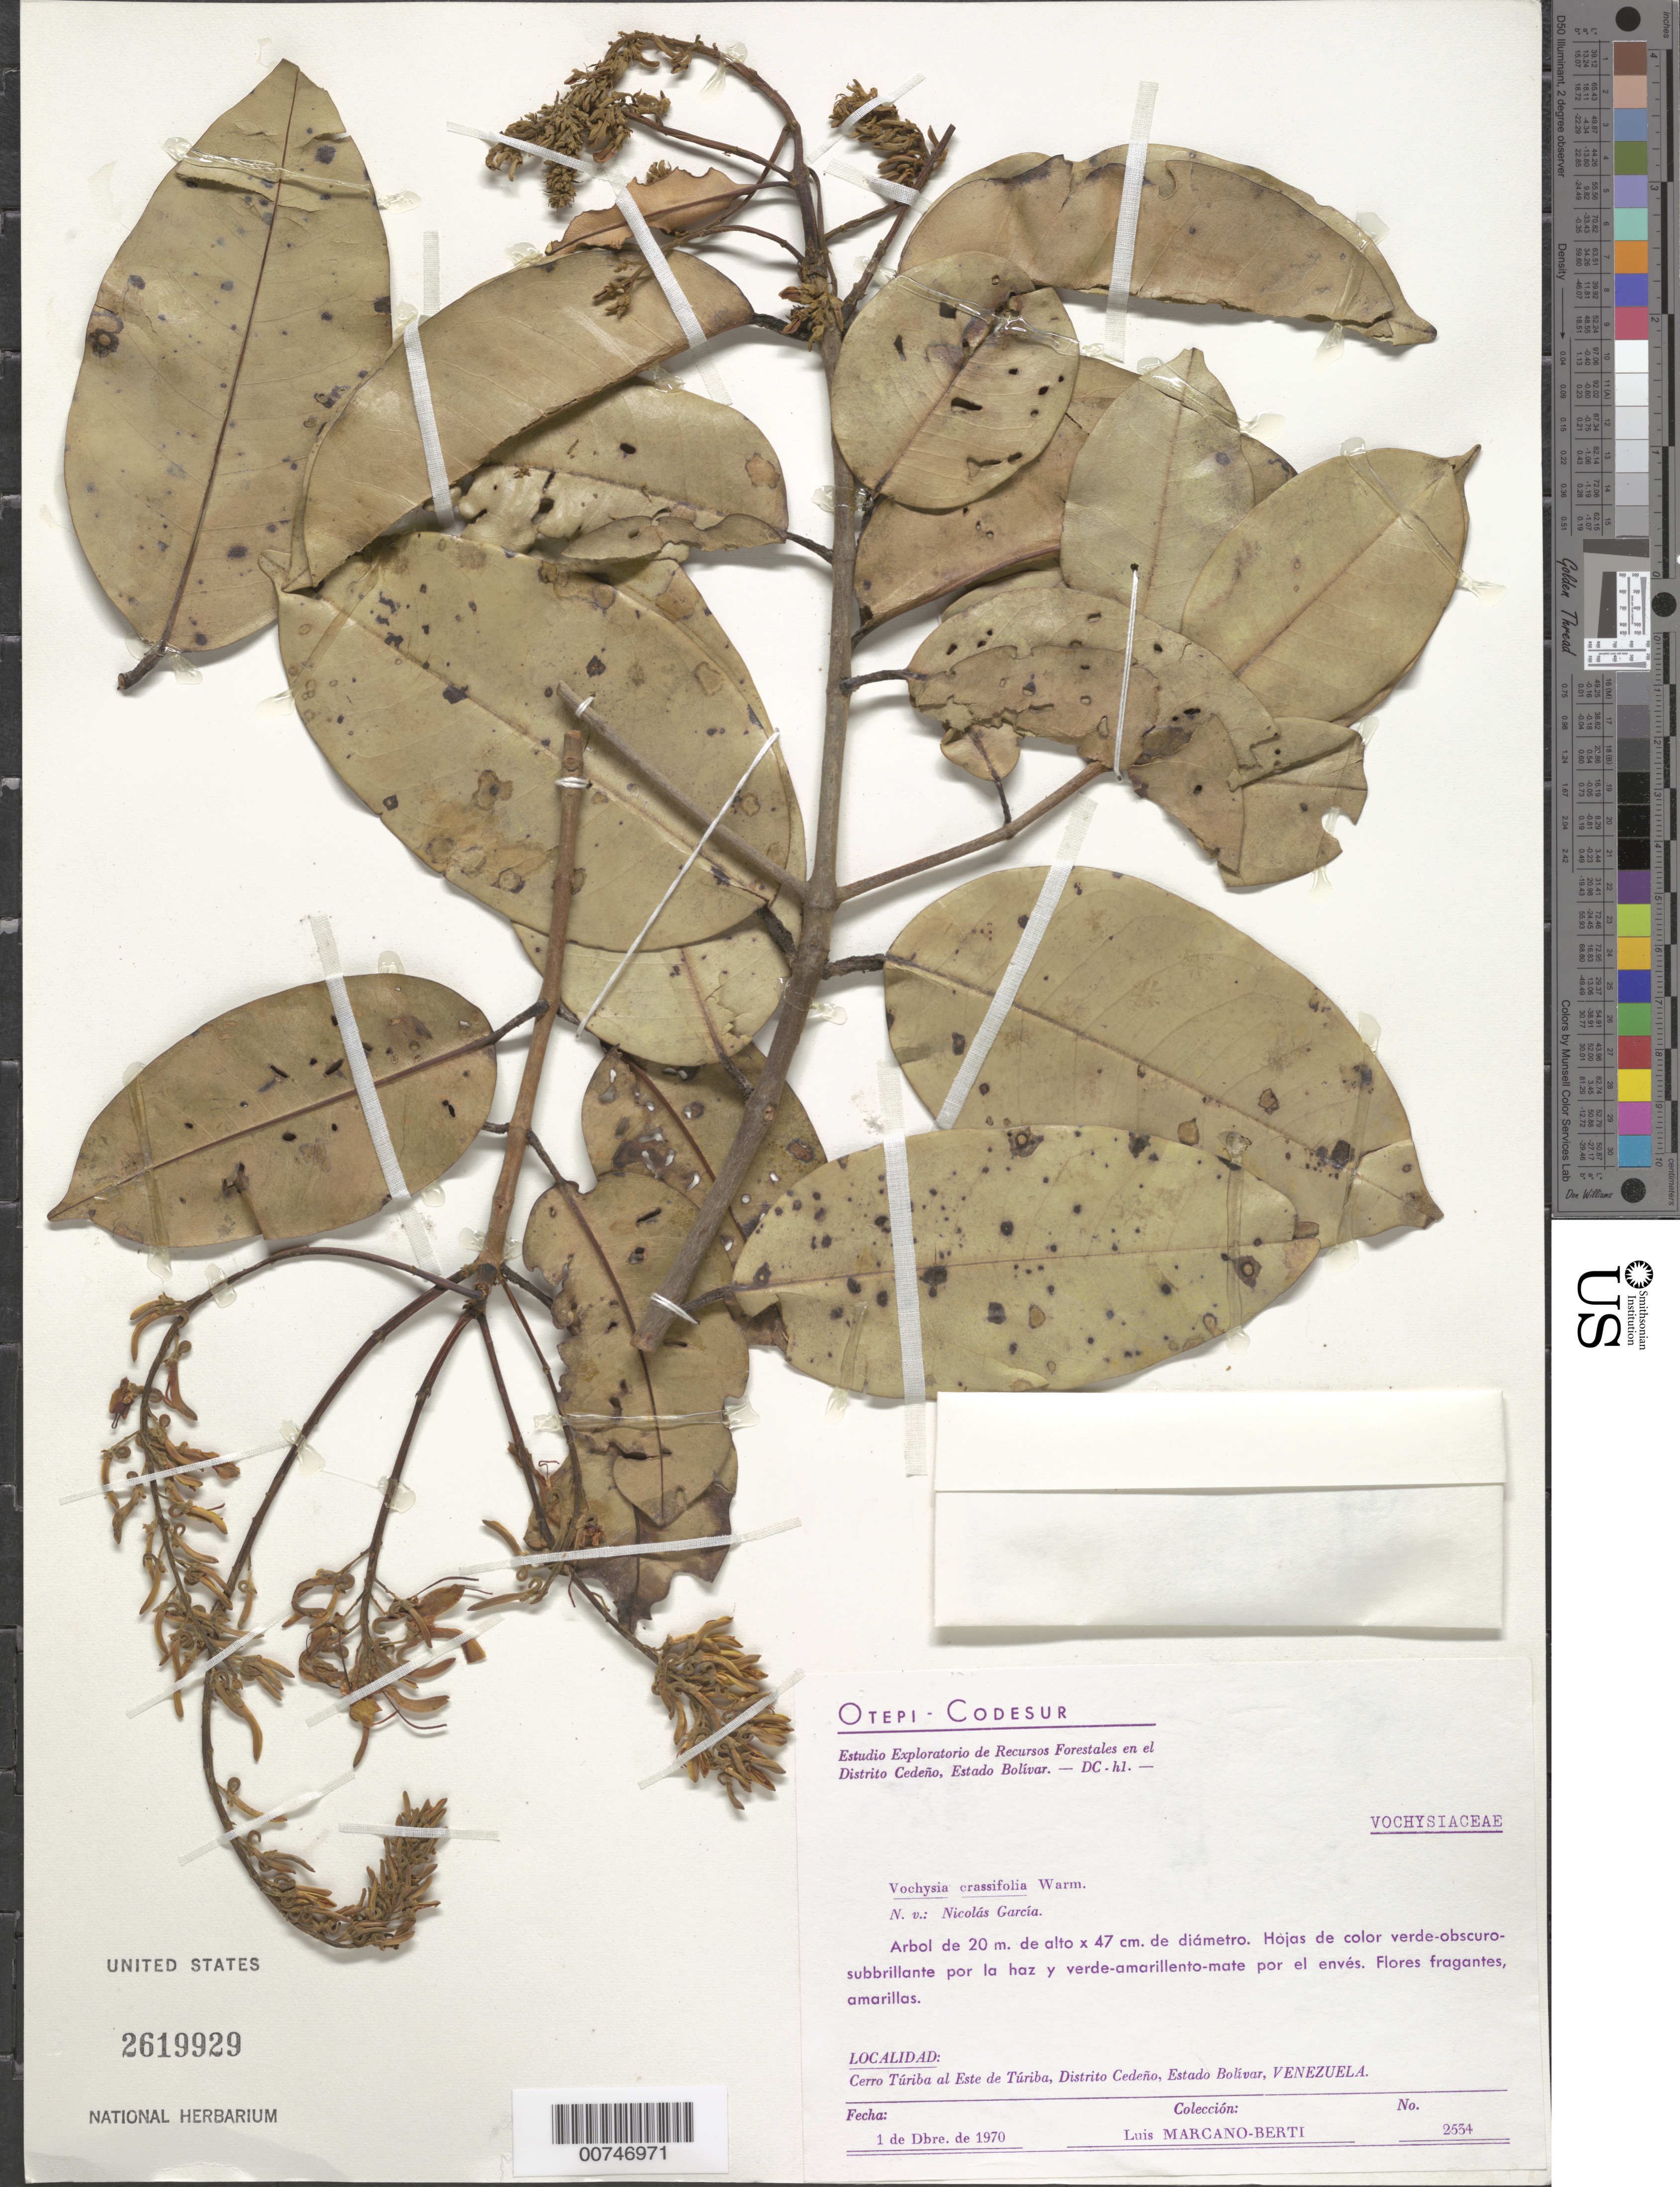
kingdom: Plantae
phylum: Tracheophyta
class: Magnoliopsida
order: Myrtales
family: Vochysiaceae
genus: Vochysia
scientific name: Vochysia crassifolia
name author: Warm.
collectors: L. Marcano-Berti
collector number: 2534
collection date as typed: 1-Dec-70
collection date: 1970-12-01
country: Venezuela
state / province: Bolívar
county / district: Cedeño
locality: Cerro Turiba, E of Turiba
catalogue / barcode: US 2619929